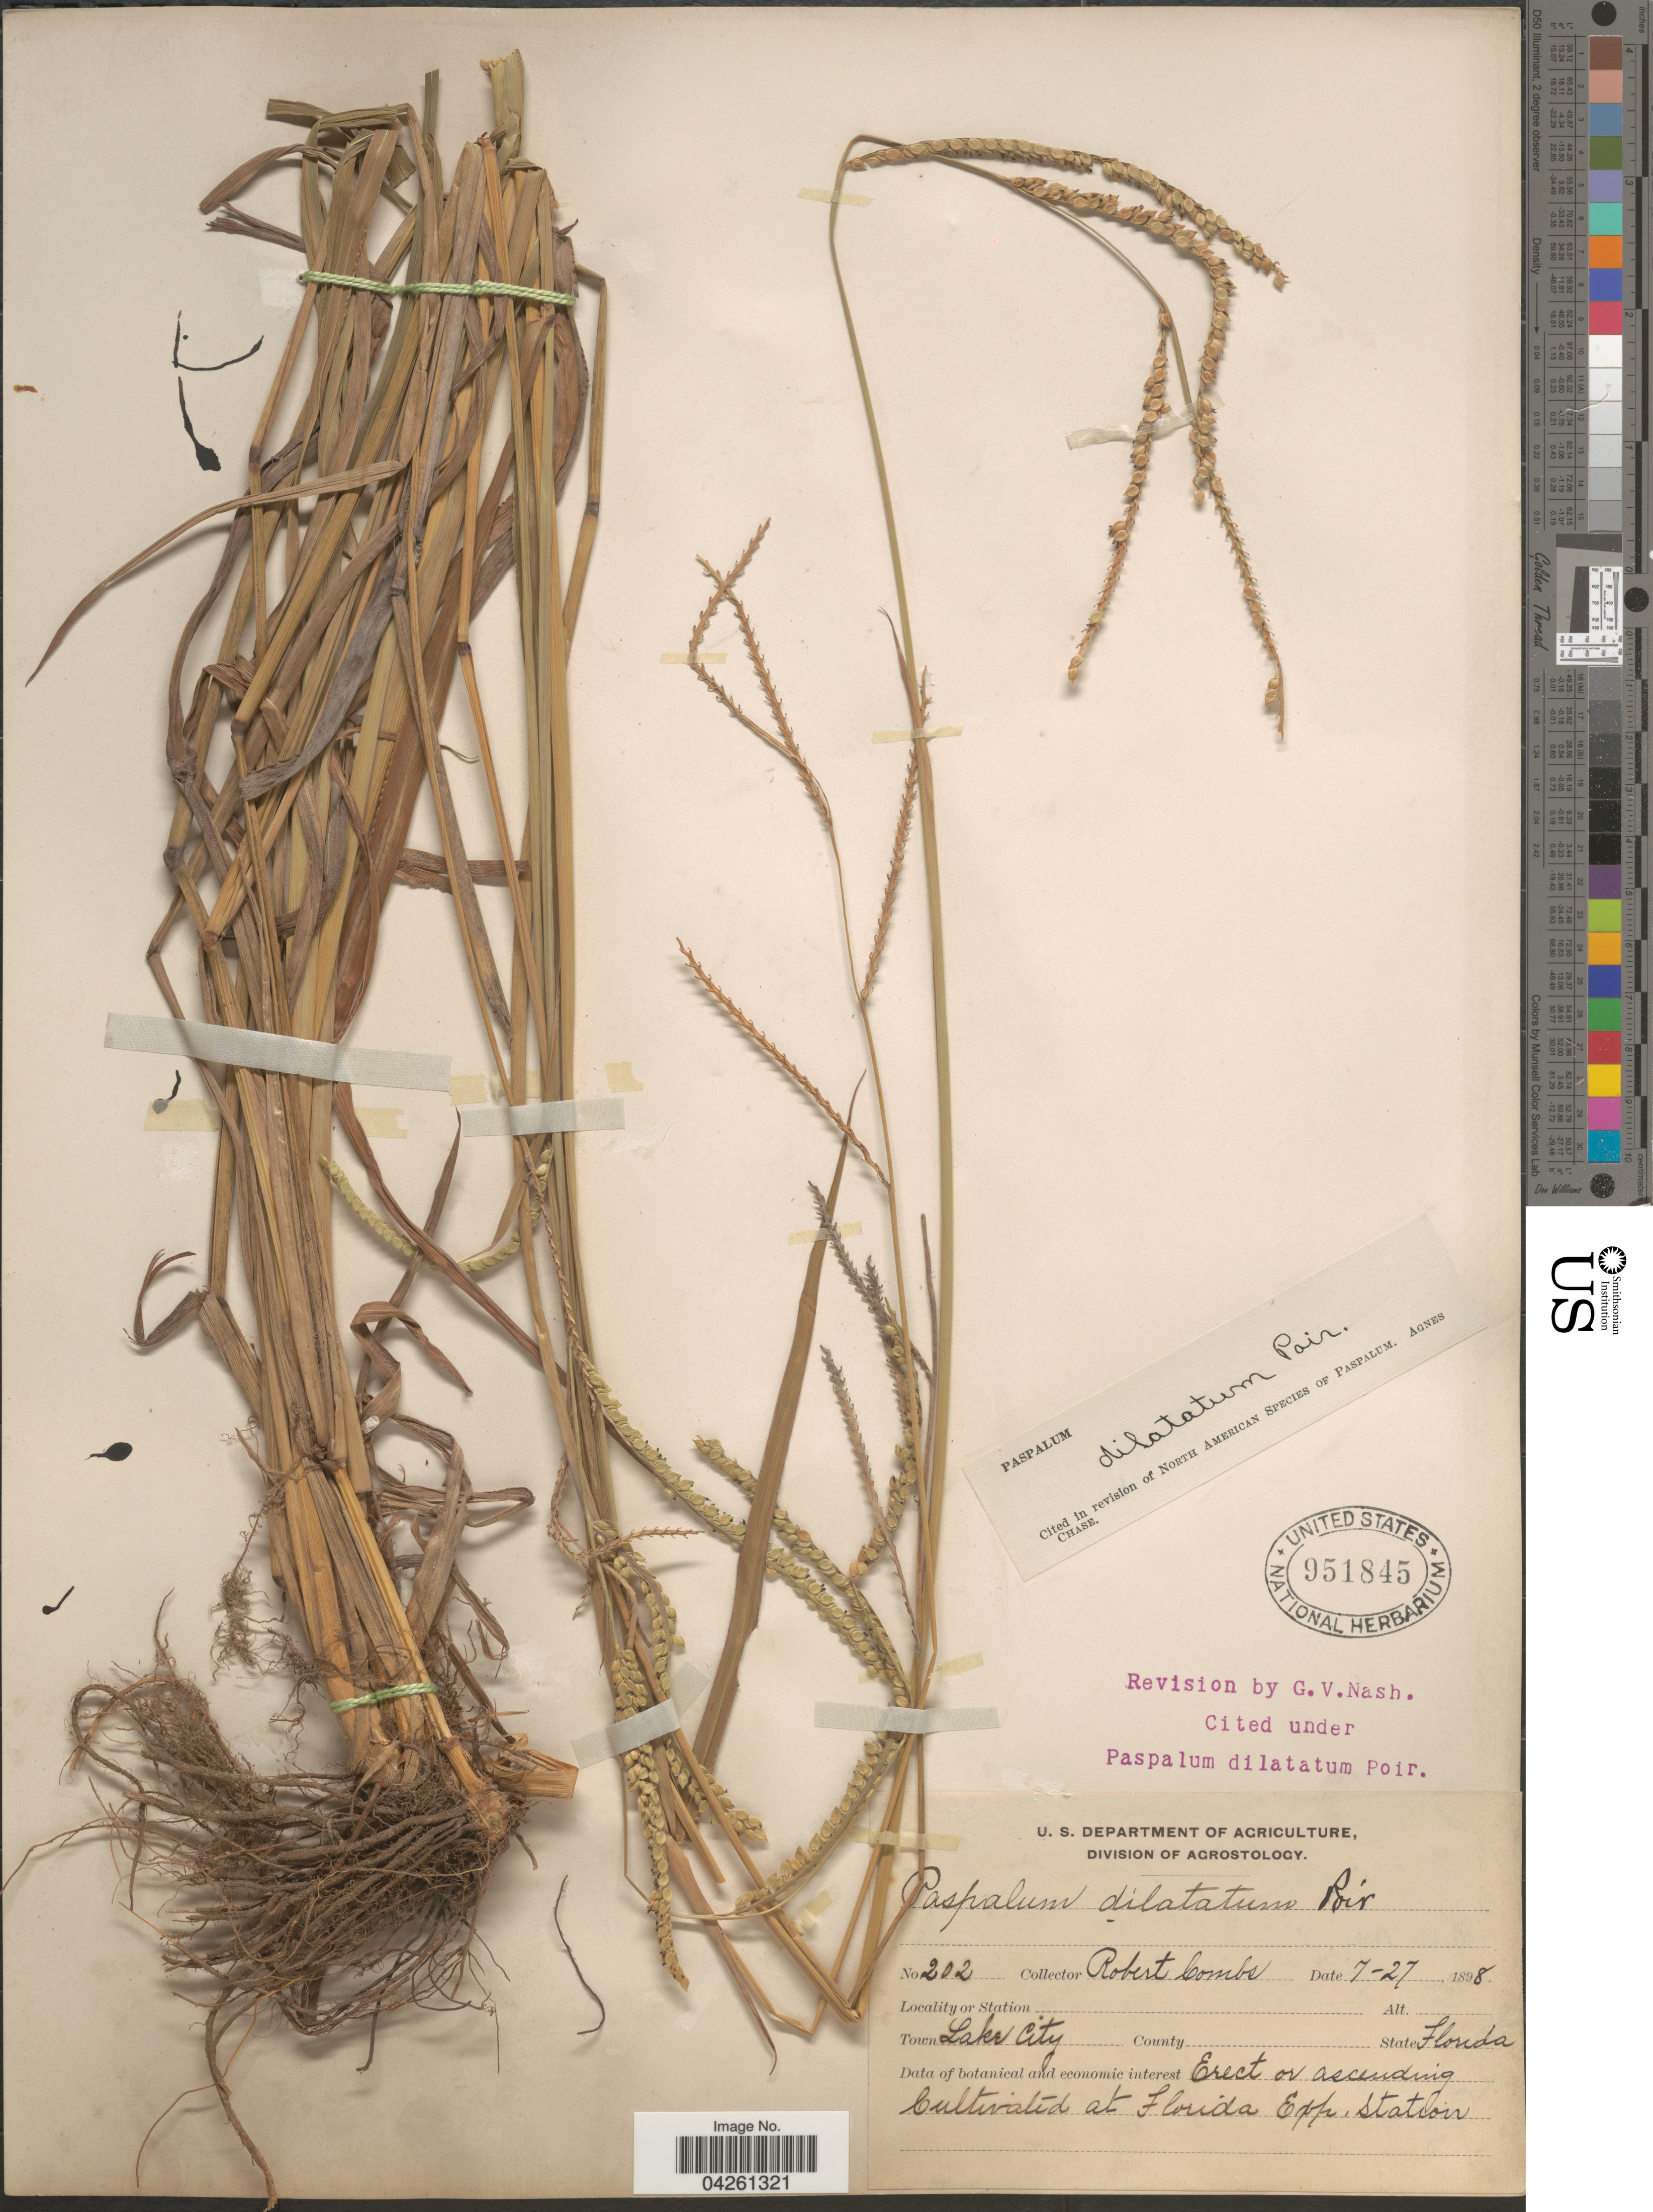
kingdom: Plantae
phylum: Tracheophyta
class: Liliopsida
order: Poales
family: Poaceae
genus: Paspalum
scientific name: Paspalum dilatatum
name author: Poir.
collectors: R. Combs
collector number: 202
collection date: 1898-07-27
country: United States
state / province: Florida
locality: At Florida Exp. Station.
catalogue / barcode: US 951845